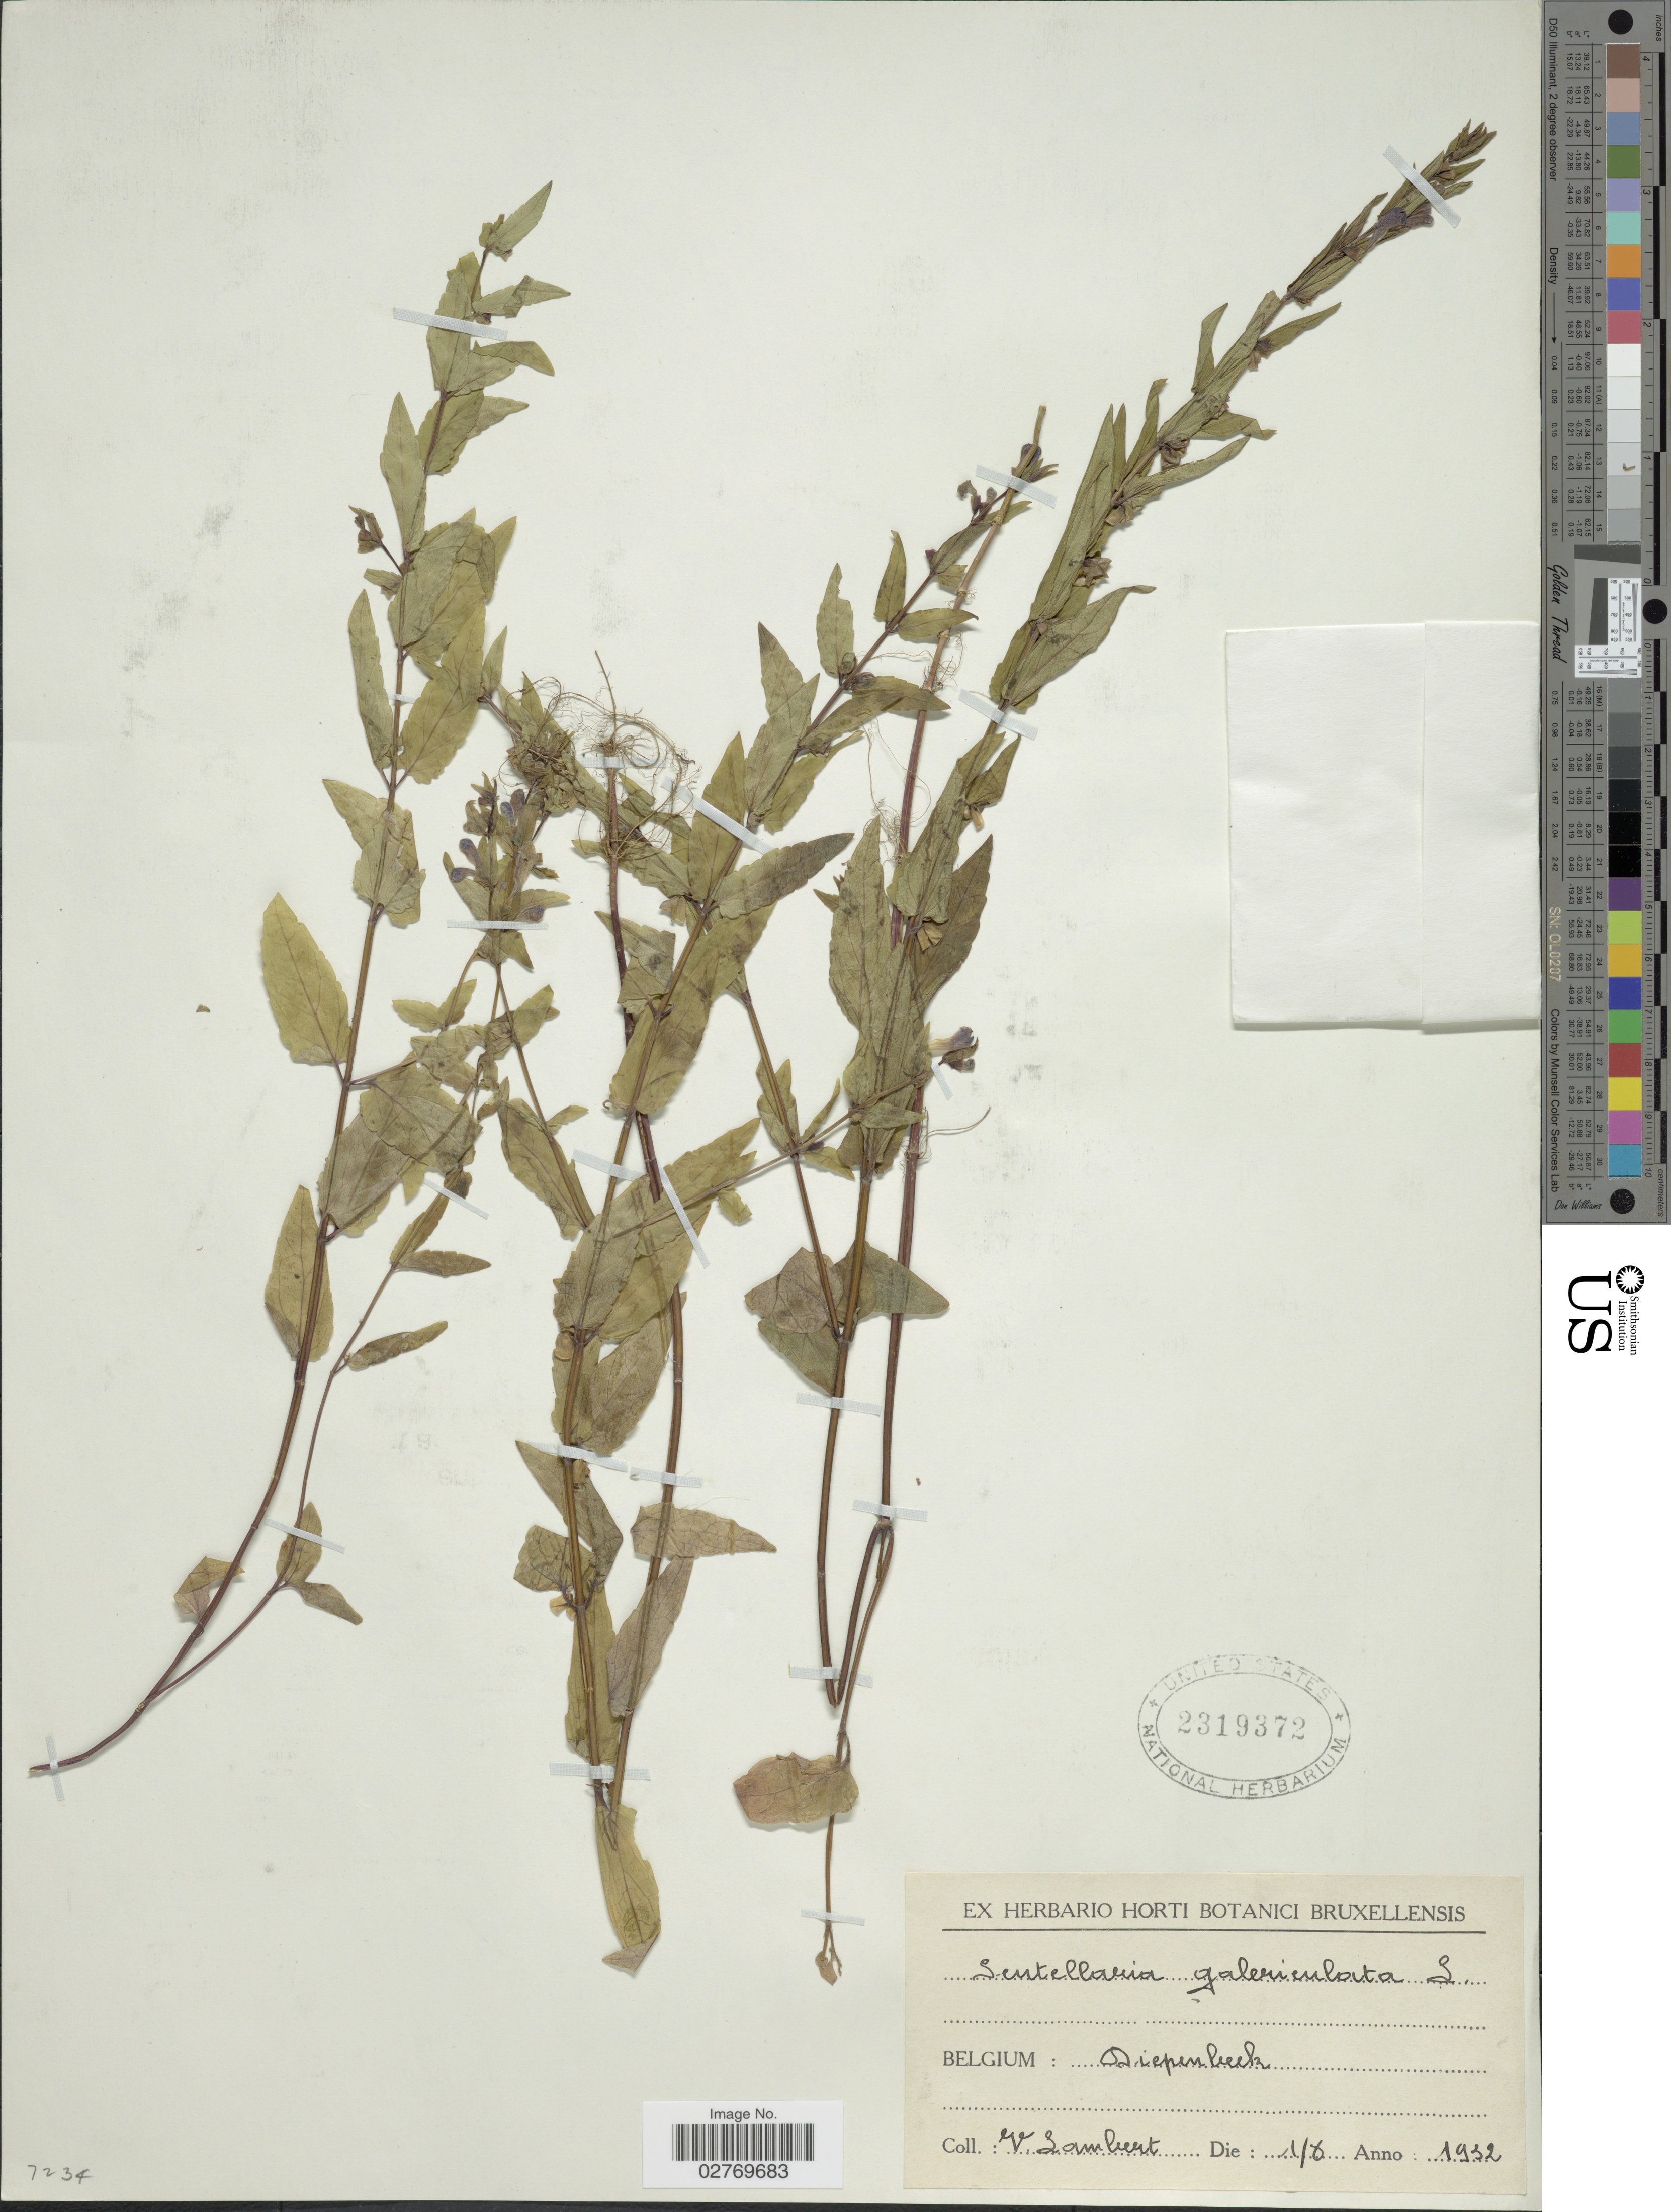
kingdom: Plantae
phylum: Tracheophyta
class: Magnoliopsida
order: Lamiales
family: Lamiaceae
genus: Scutellaria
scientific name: Scutellaria galericulata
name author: L.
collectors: V. Lambert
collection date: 1932-08-01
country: Belgium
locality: Diepenbeek.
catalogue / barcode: US 2319372